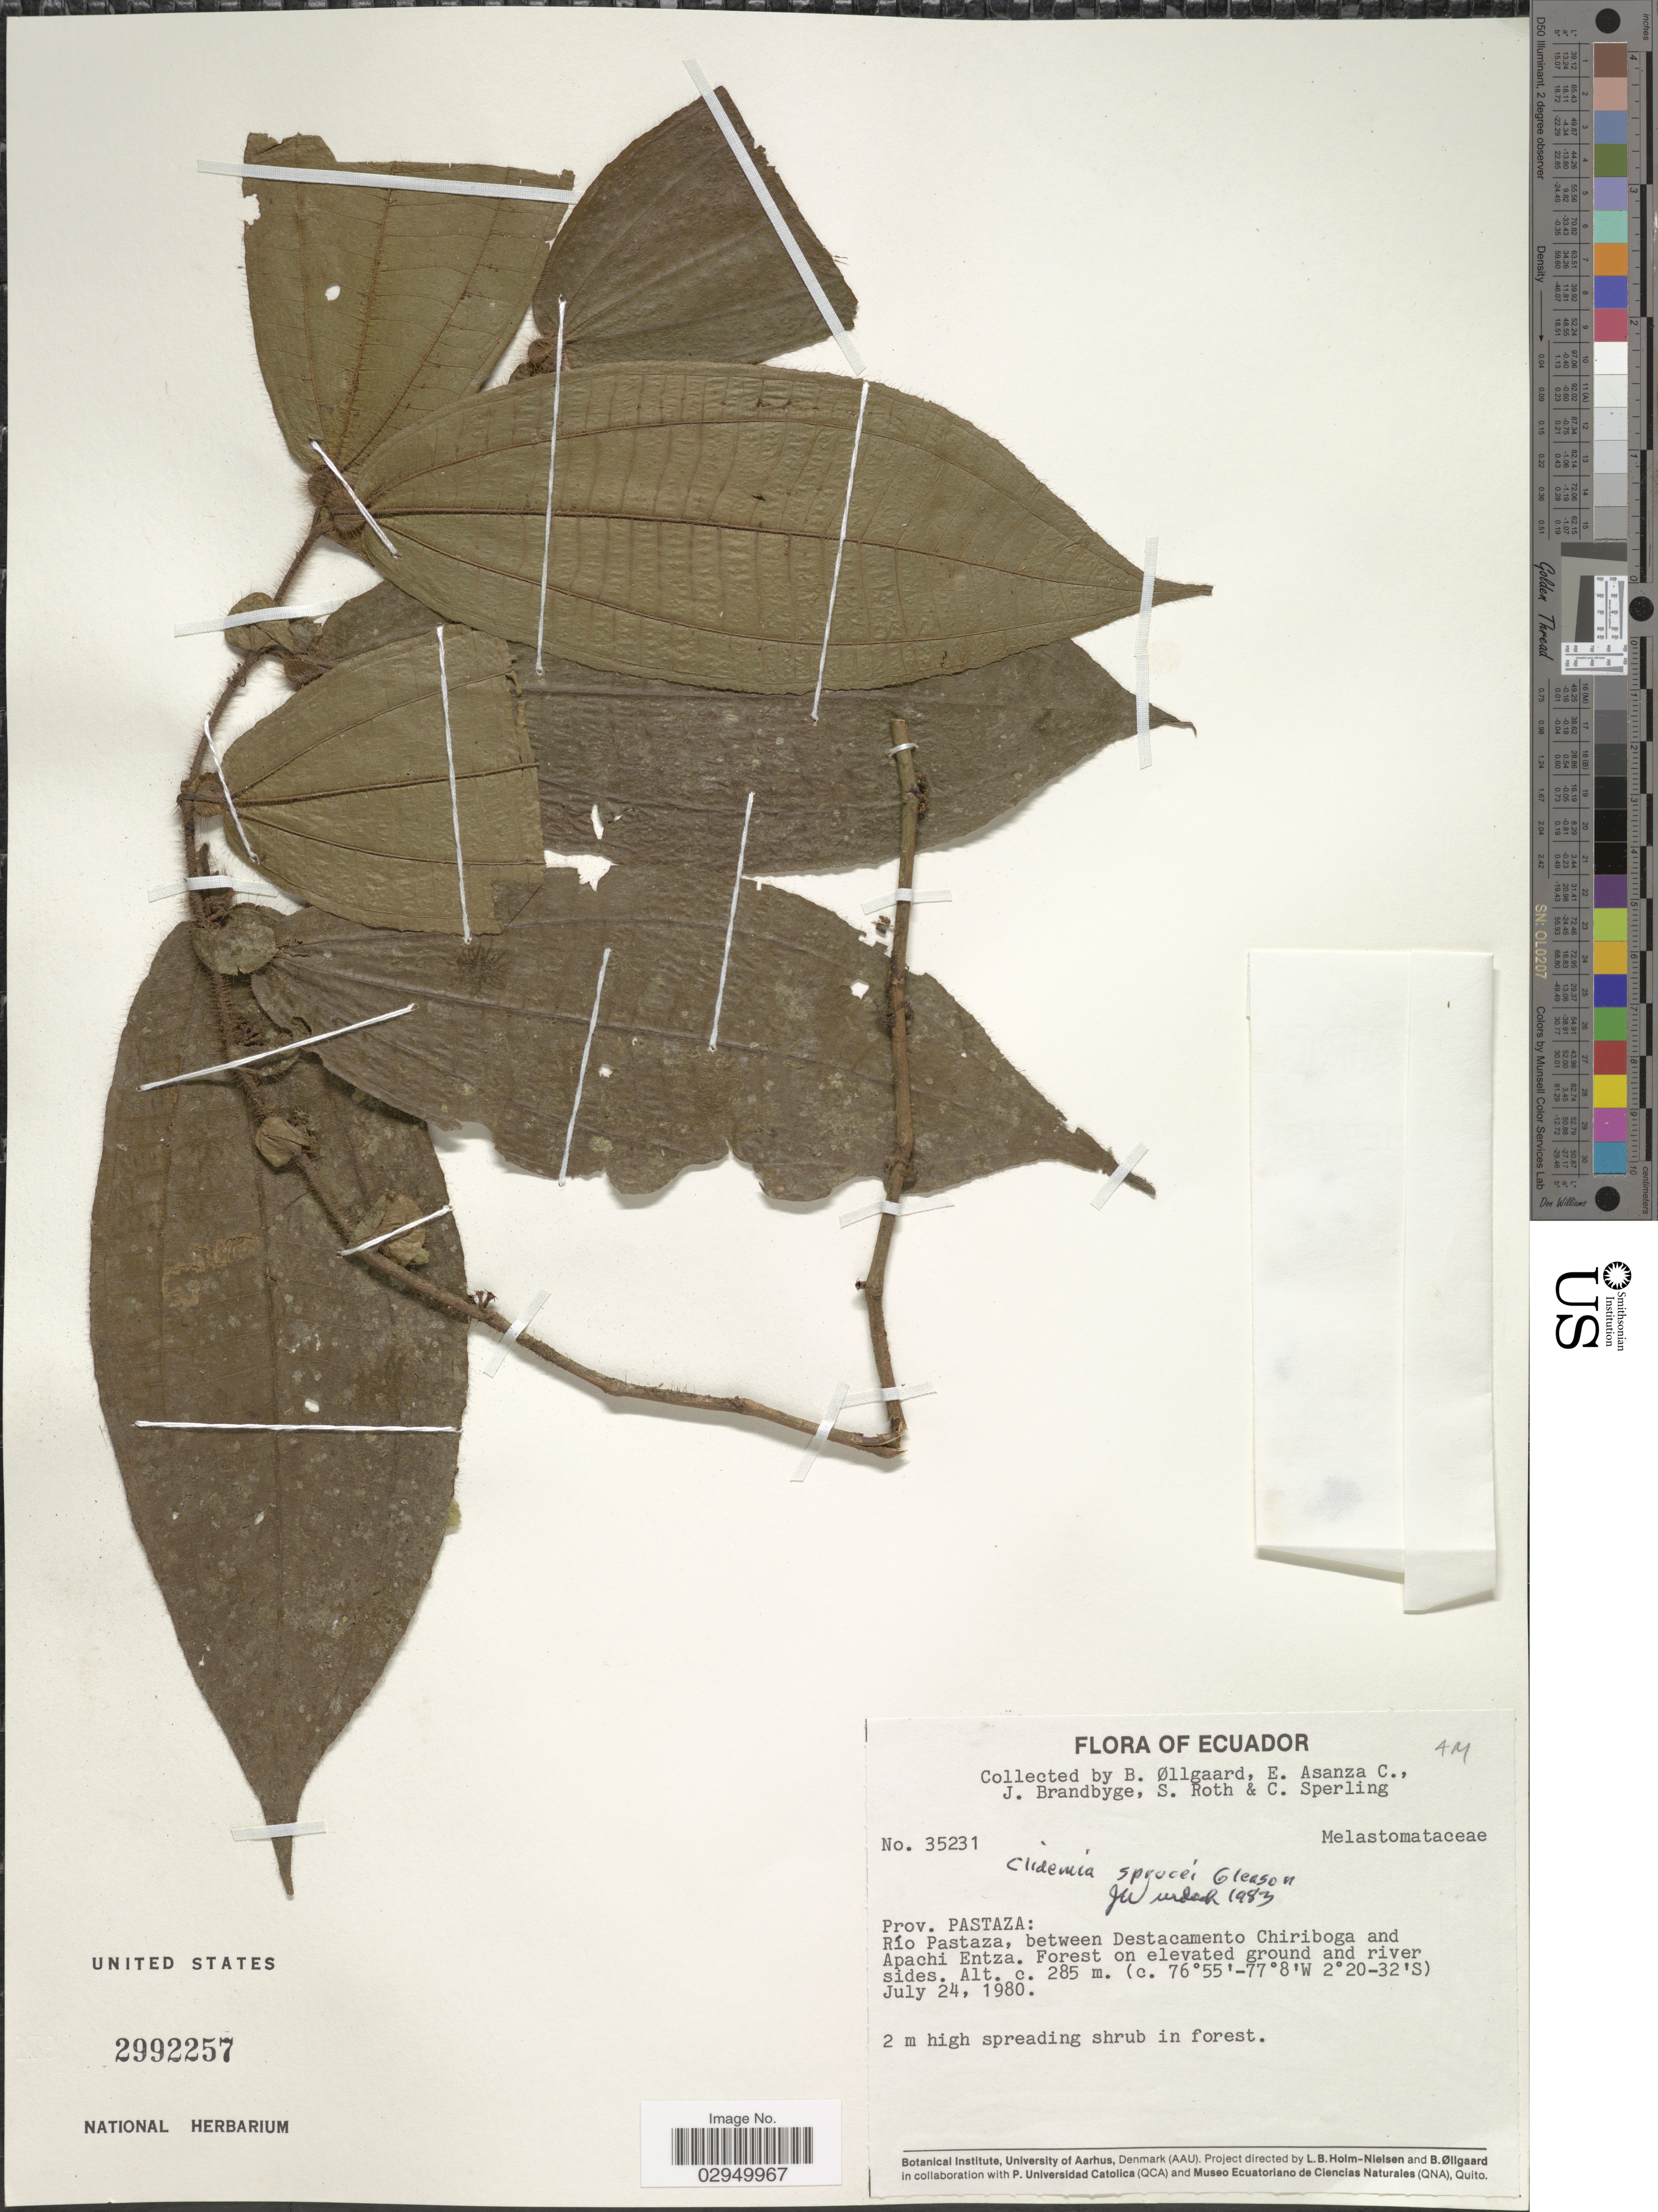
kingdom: Plantae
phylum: Tracheophyta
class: Magnoliopsida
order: Myrtales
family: Melastomataceae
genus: Clidemia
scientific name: Clidemia sprucei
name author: Gleason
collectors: B. Øllgaard, E. Asanza C., J. Brandbyge, S. Roth & C. Sperling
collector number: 35231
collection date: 1980-07-24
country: Ecuador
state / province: Pastaza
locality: Río Pastaza, between Destacemento Chiriboga and Apachi Entza. Forest on elevated ground and river sides.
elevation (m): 285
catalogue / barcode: US 2992257